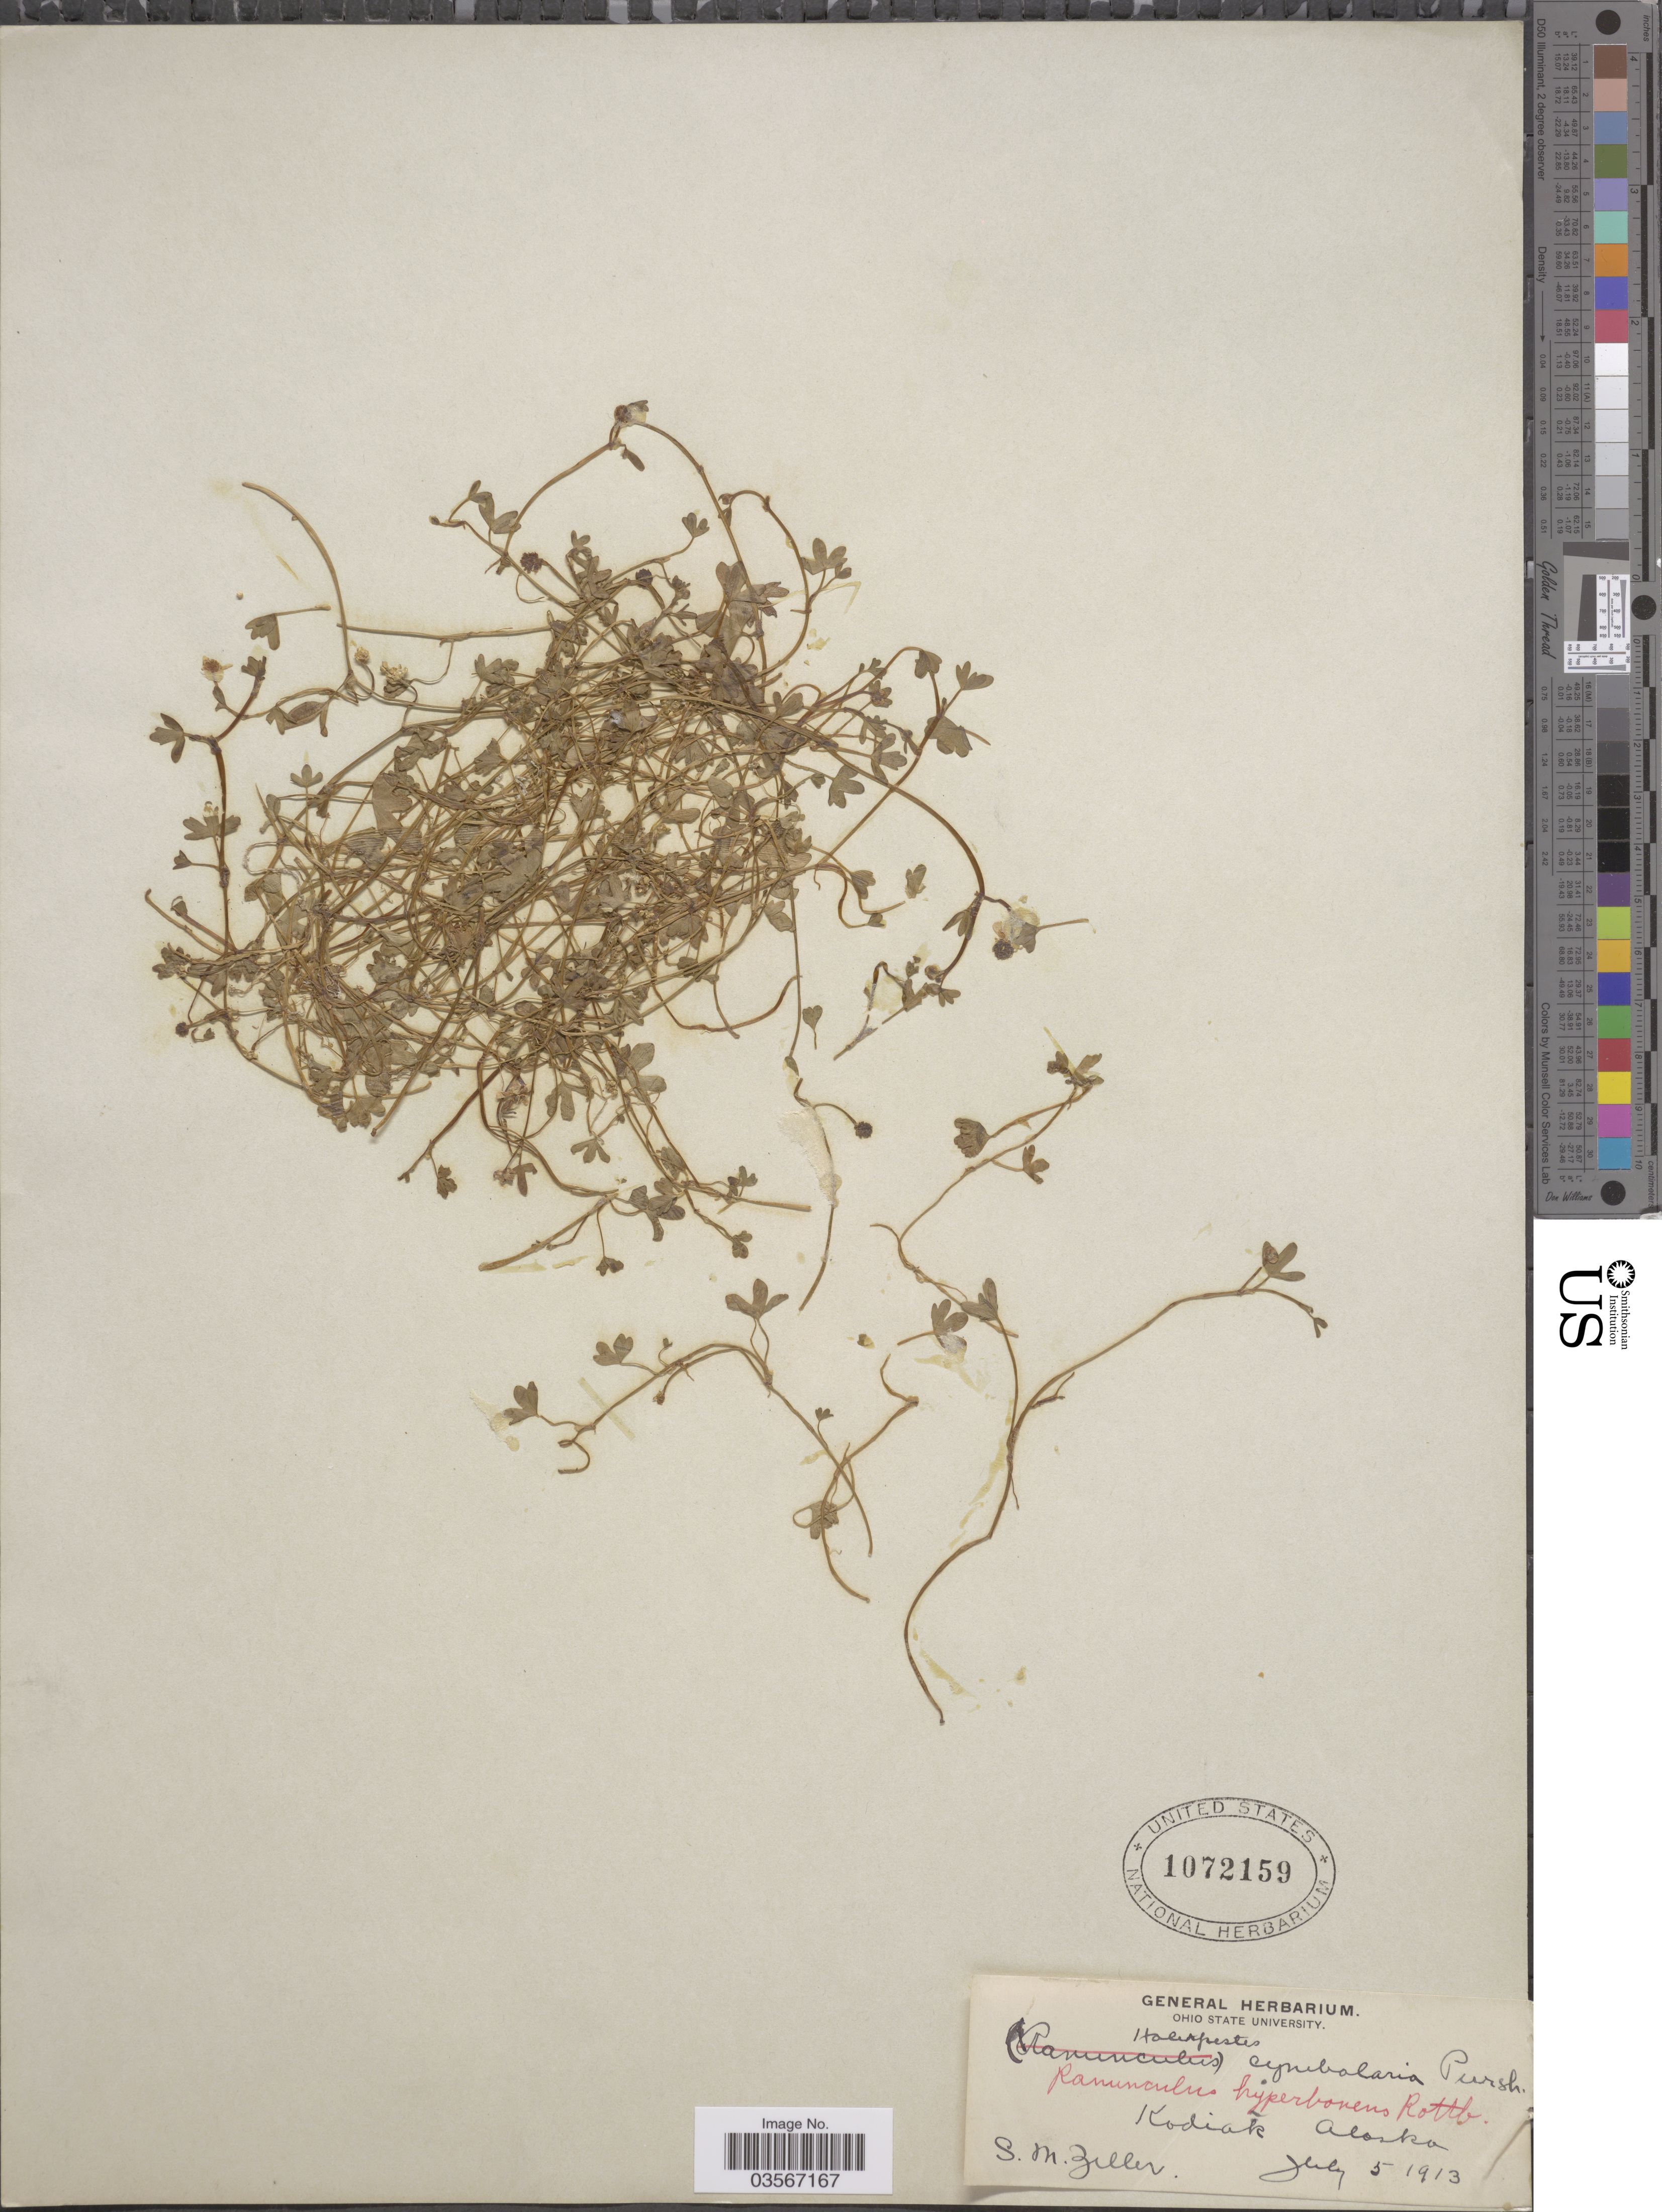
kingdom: Plantae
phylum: Tracheophyta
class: Magnoliopsida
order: Ranunculales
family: Ranunculaceae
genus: Ranunculus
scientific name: Ranunculus hyperboreus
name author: Rottb.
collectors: S. Ziller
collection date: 1913-07-05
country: United States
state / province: Alaska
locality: Kodiak.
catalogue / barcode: US 1072159